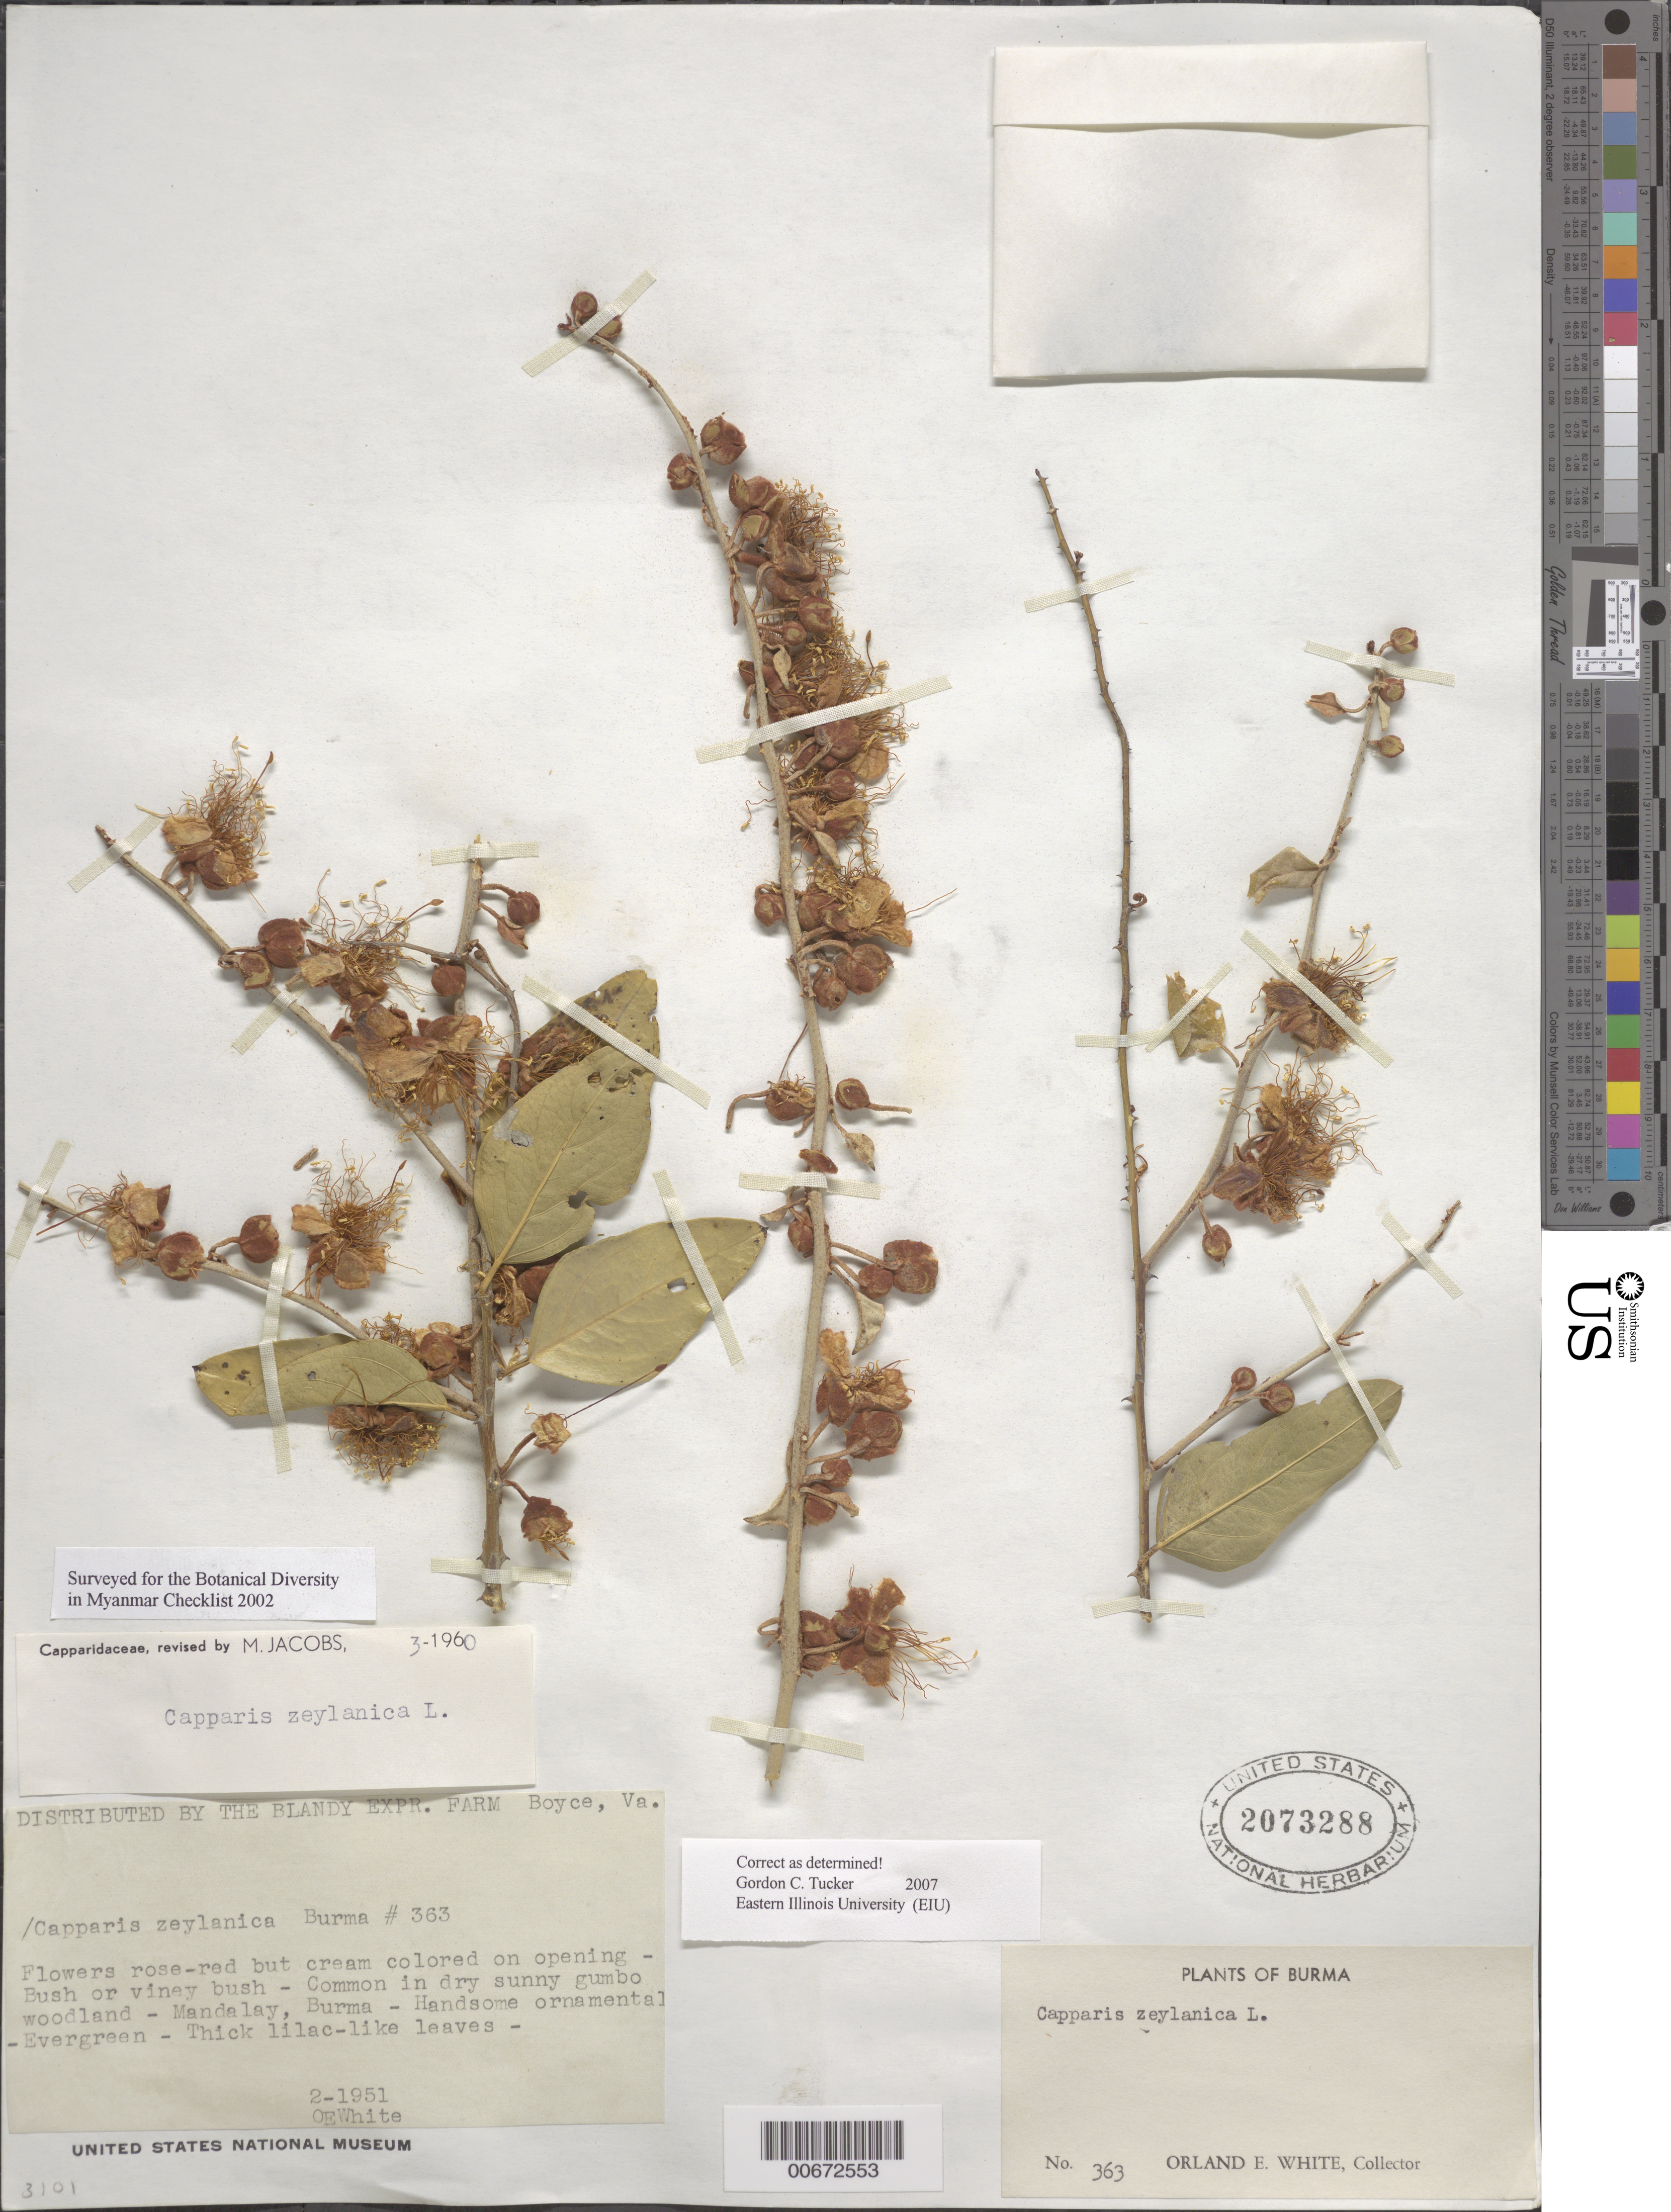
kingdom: Plantae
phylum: Tracheophyta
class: Magnoliopsida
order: Brassicales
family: Capparaceae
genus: Capparis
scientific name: Capparis zeylanica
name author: L.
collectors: O. E. White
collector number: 363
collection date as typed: Feb 1951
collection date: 1951-02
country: Myanmar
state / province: Mandalay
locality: Mandalay.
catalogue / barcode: US 2073288